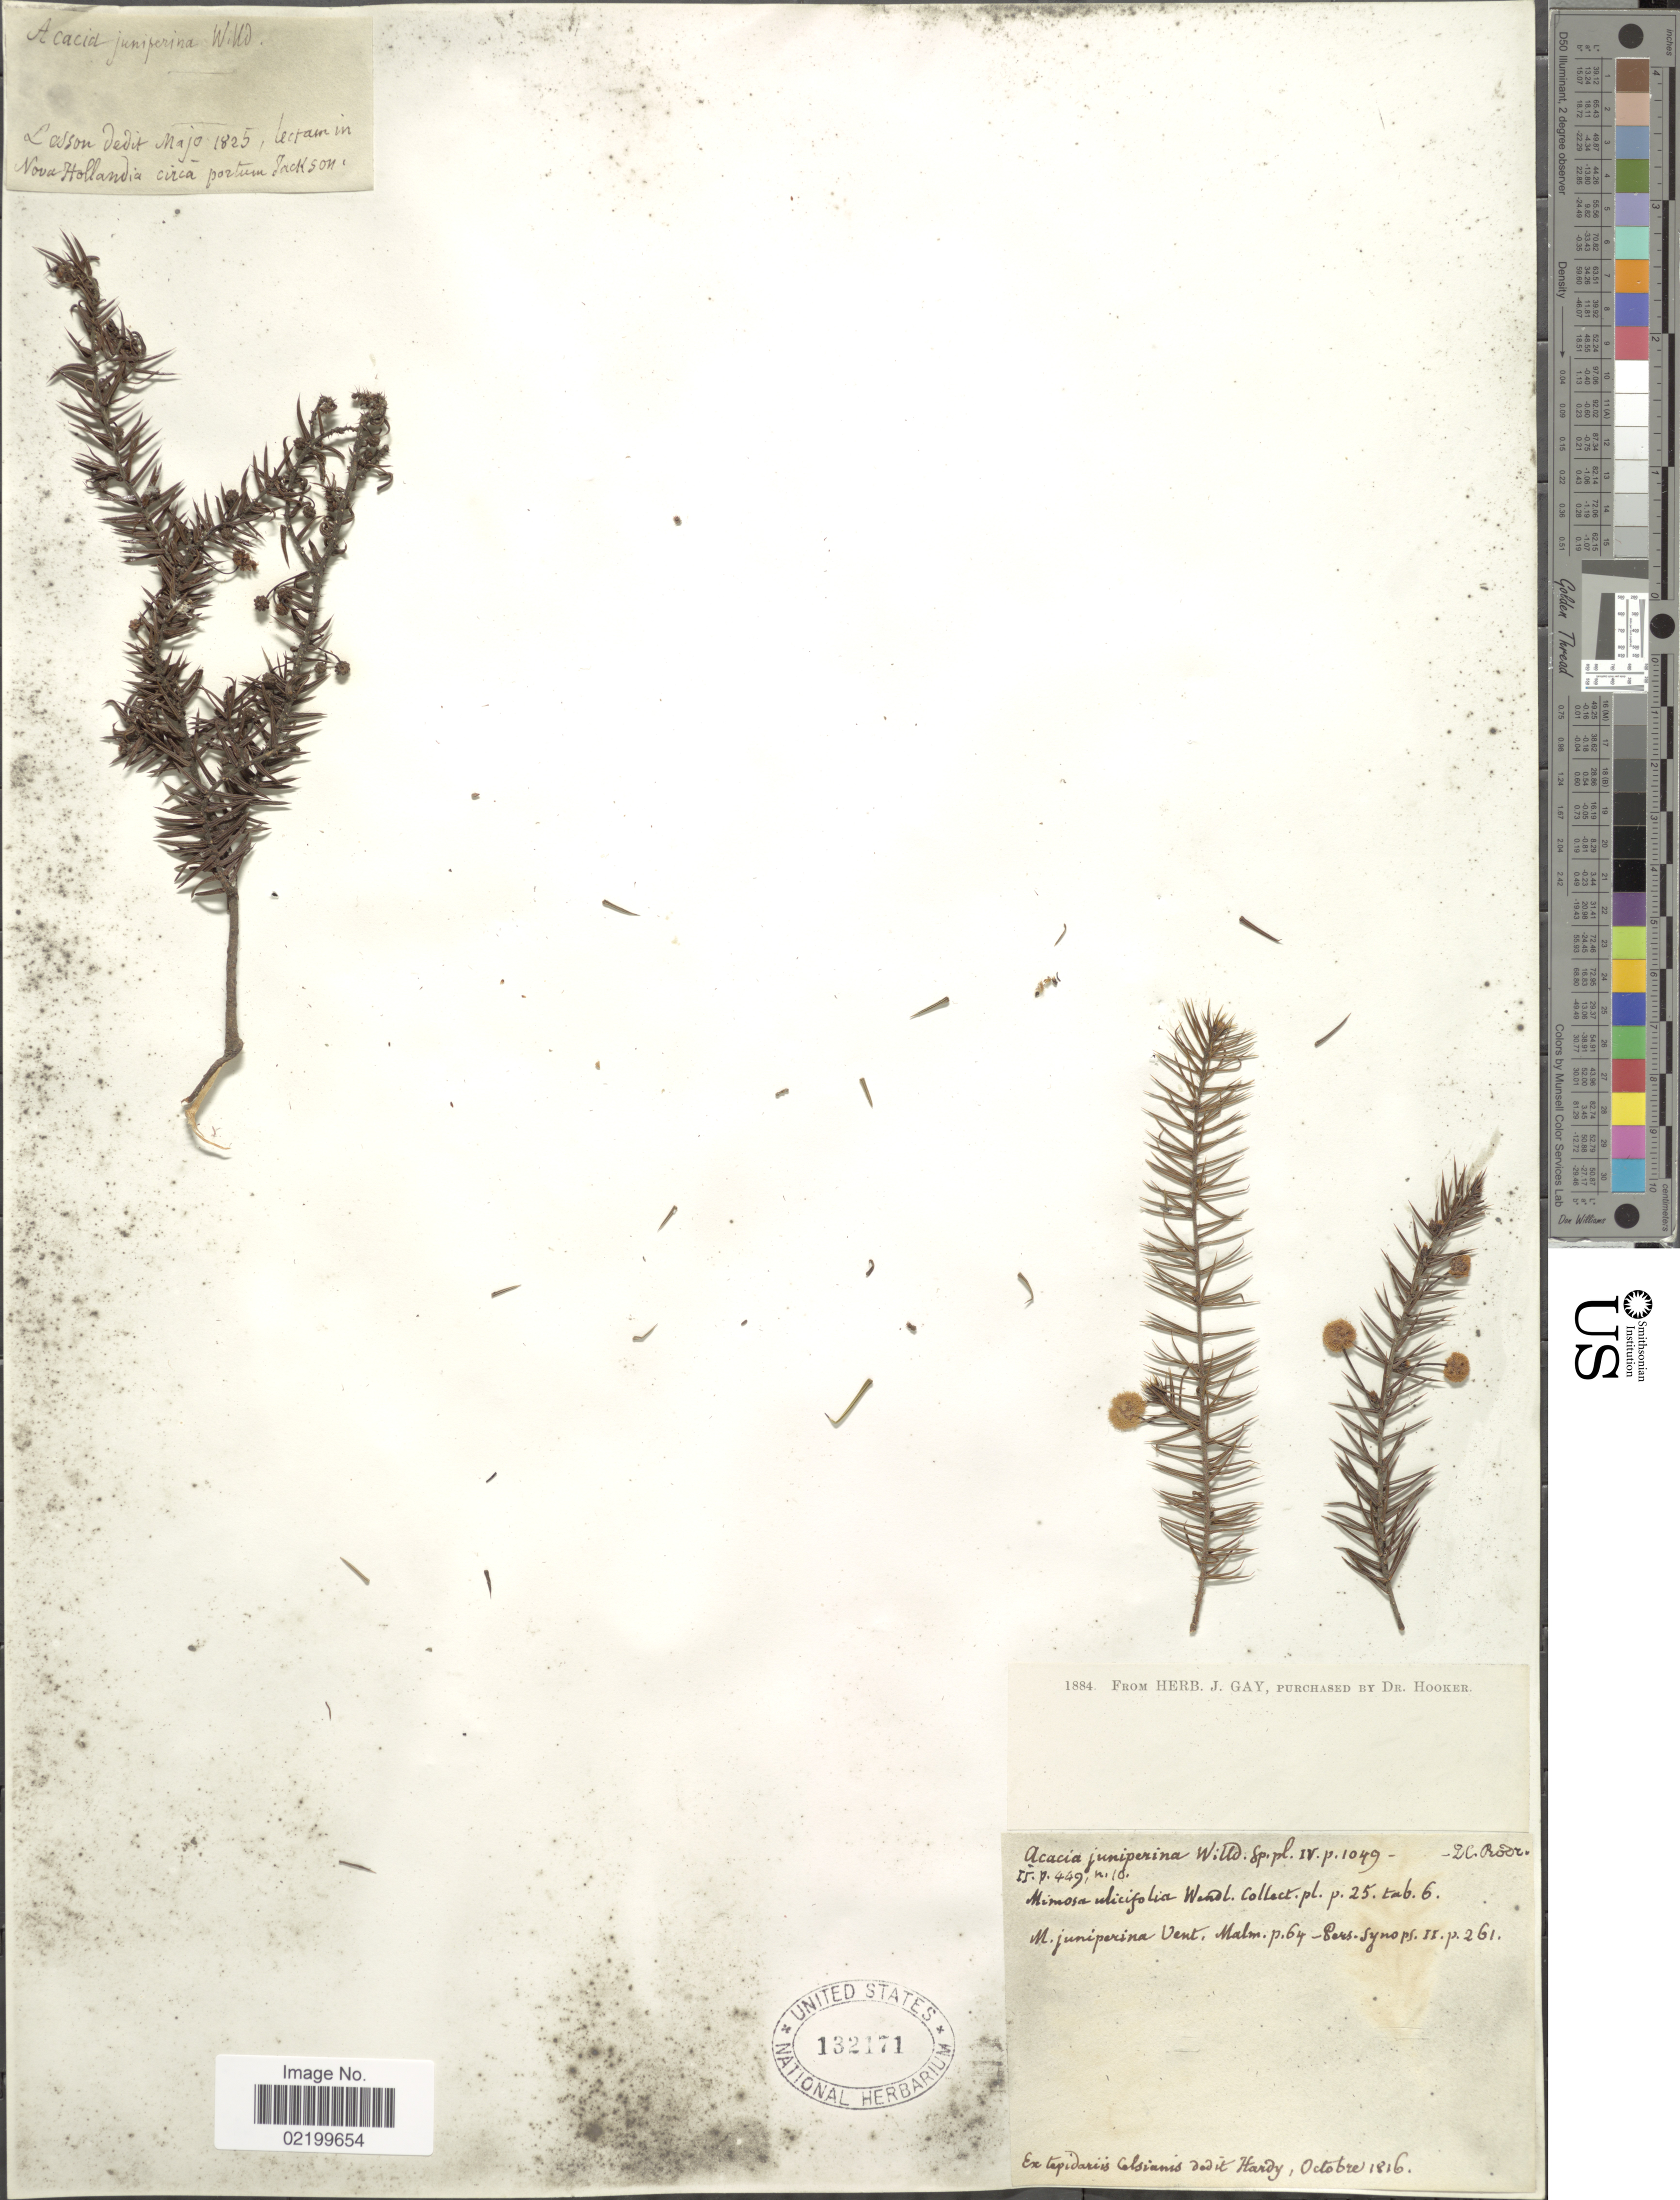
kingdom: Plantae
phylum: Tracheophyta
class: Magnoliopsida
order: Fabales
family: Fabaceae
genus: Acacia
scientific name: Acacia ulicifolia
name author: (Salisb.) Court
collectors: ex herb. J. Gay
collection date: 1884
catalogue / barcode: US 132171